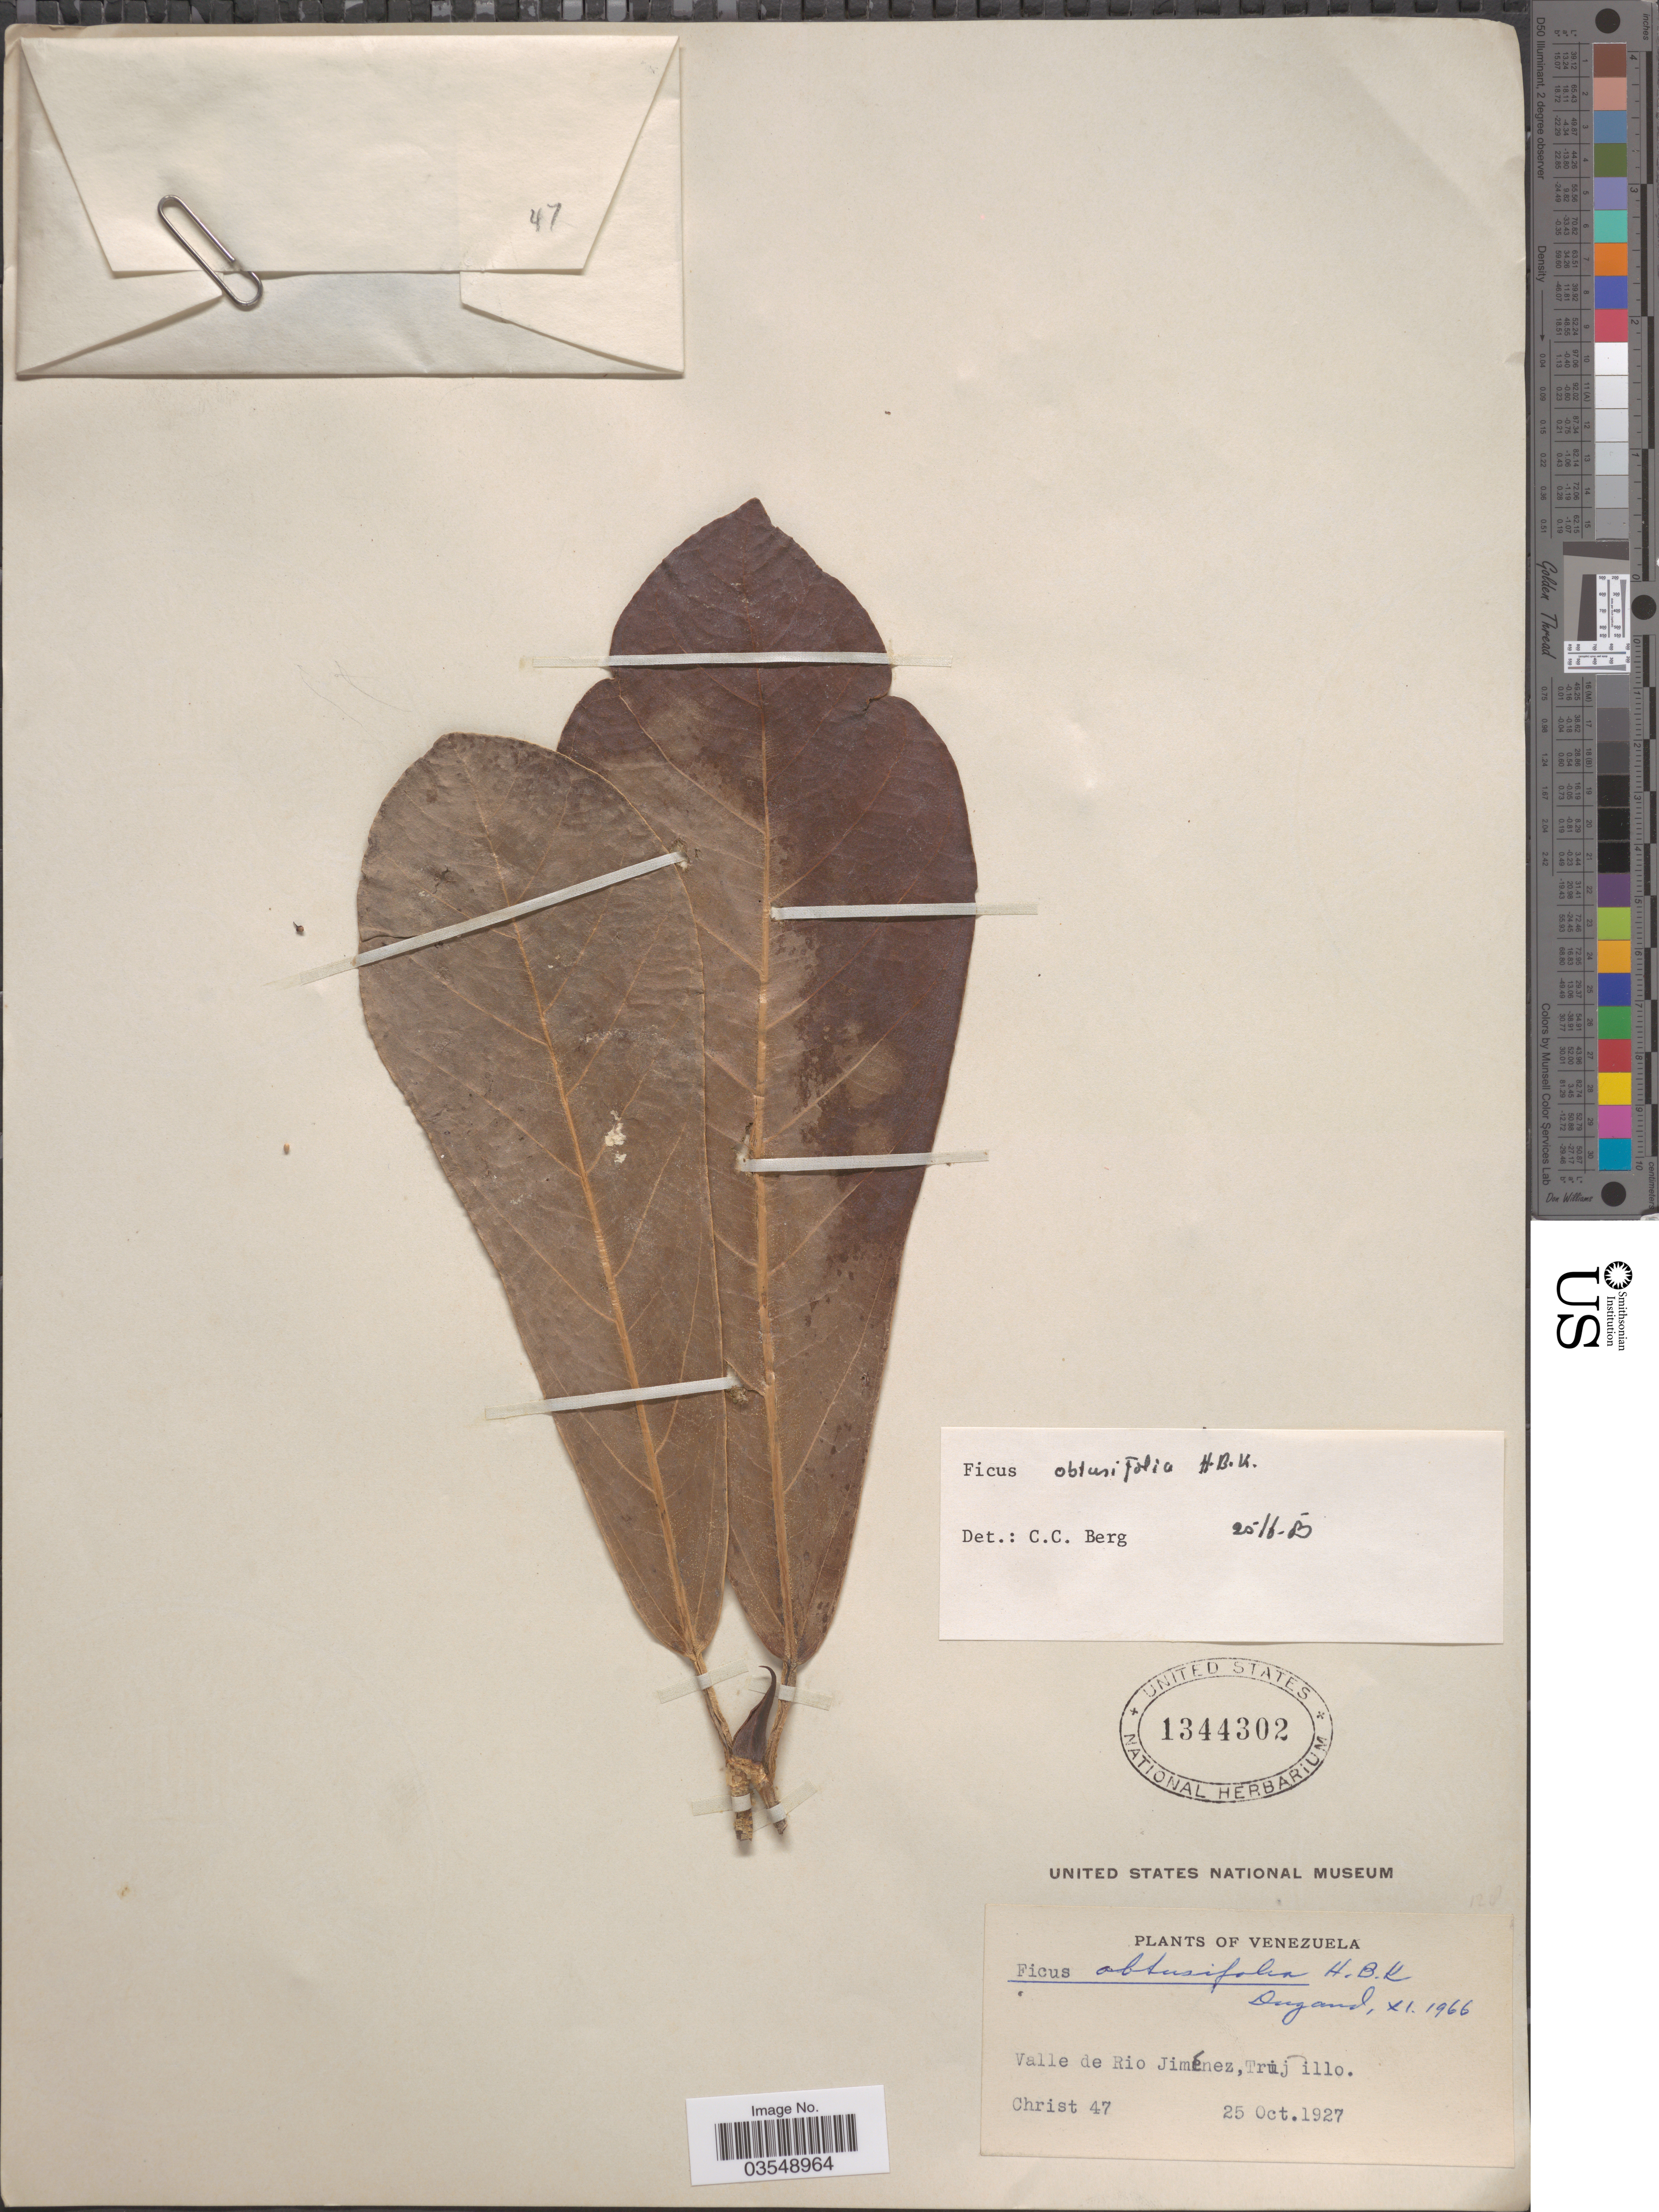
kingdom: Plantae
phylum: Tracheophyta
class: Magnoliopsida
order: Rosales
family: Moraceae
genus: Ficus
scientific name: Ficus obtusifolia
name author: Kunth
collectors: Christ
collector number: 47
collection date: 1927-10-25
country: Venezuela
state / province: Trujillo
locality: Valle de Rio Jiménez.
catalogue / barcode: US 1344302